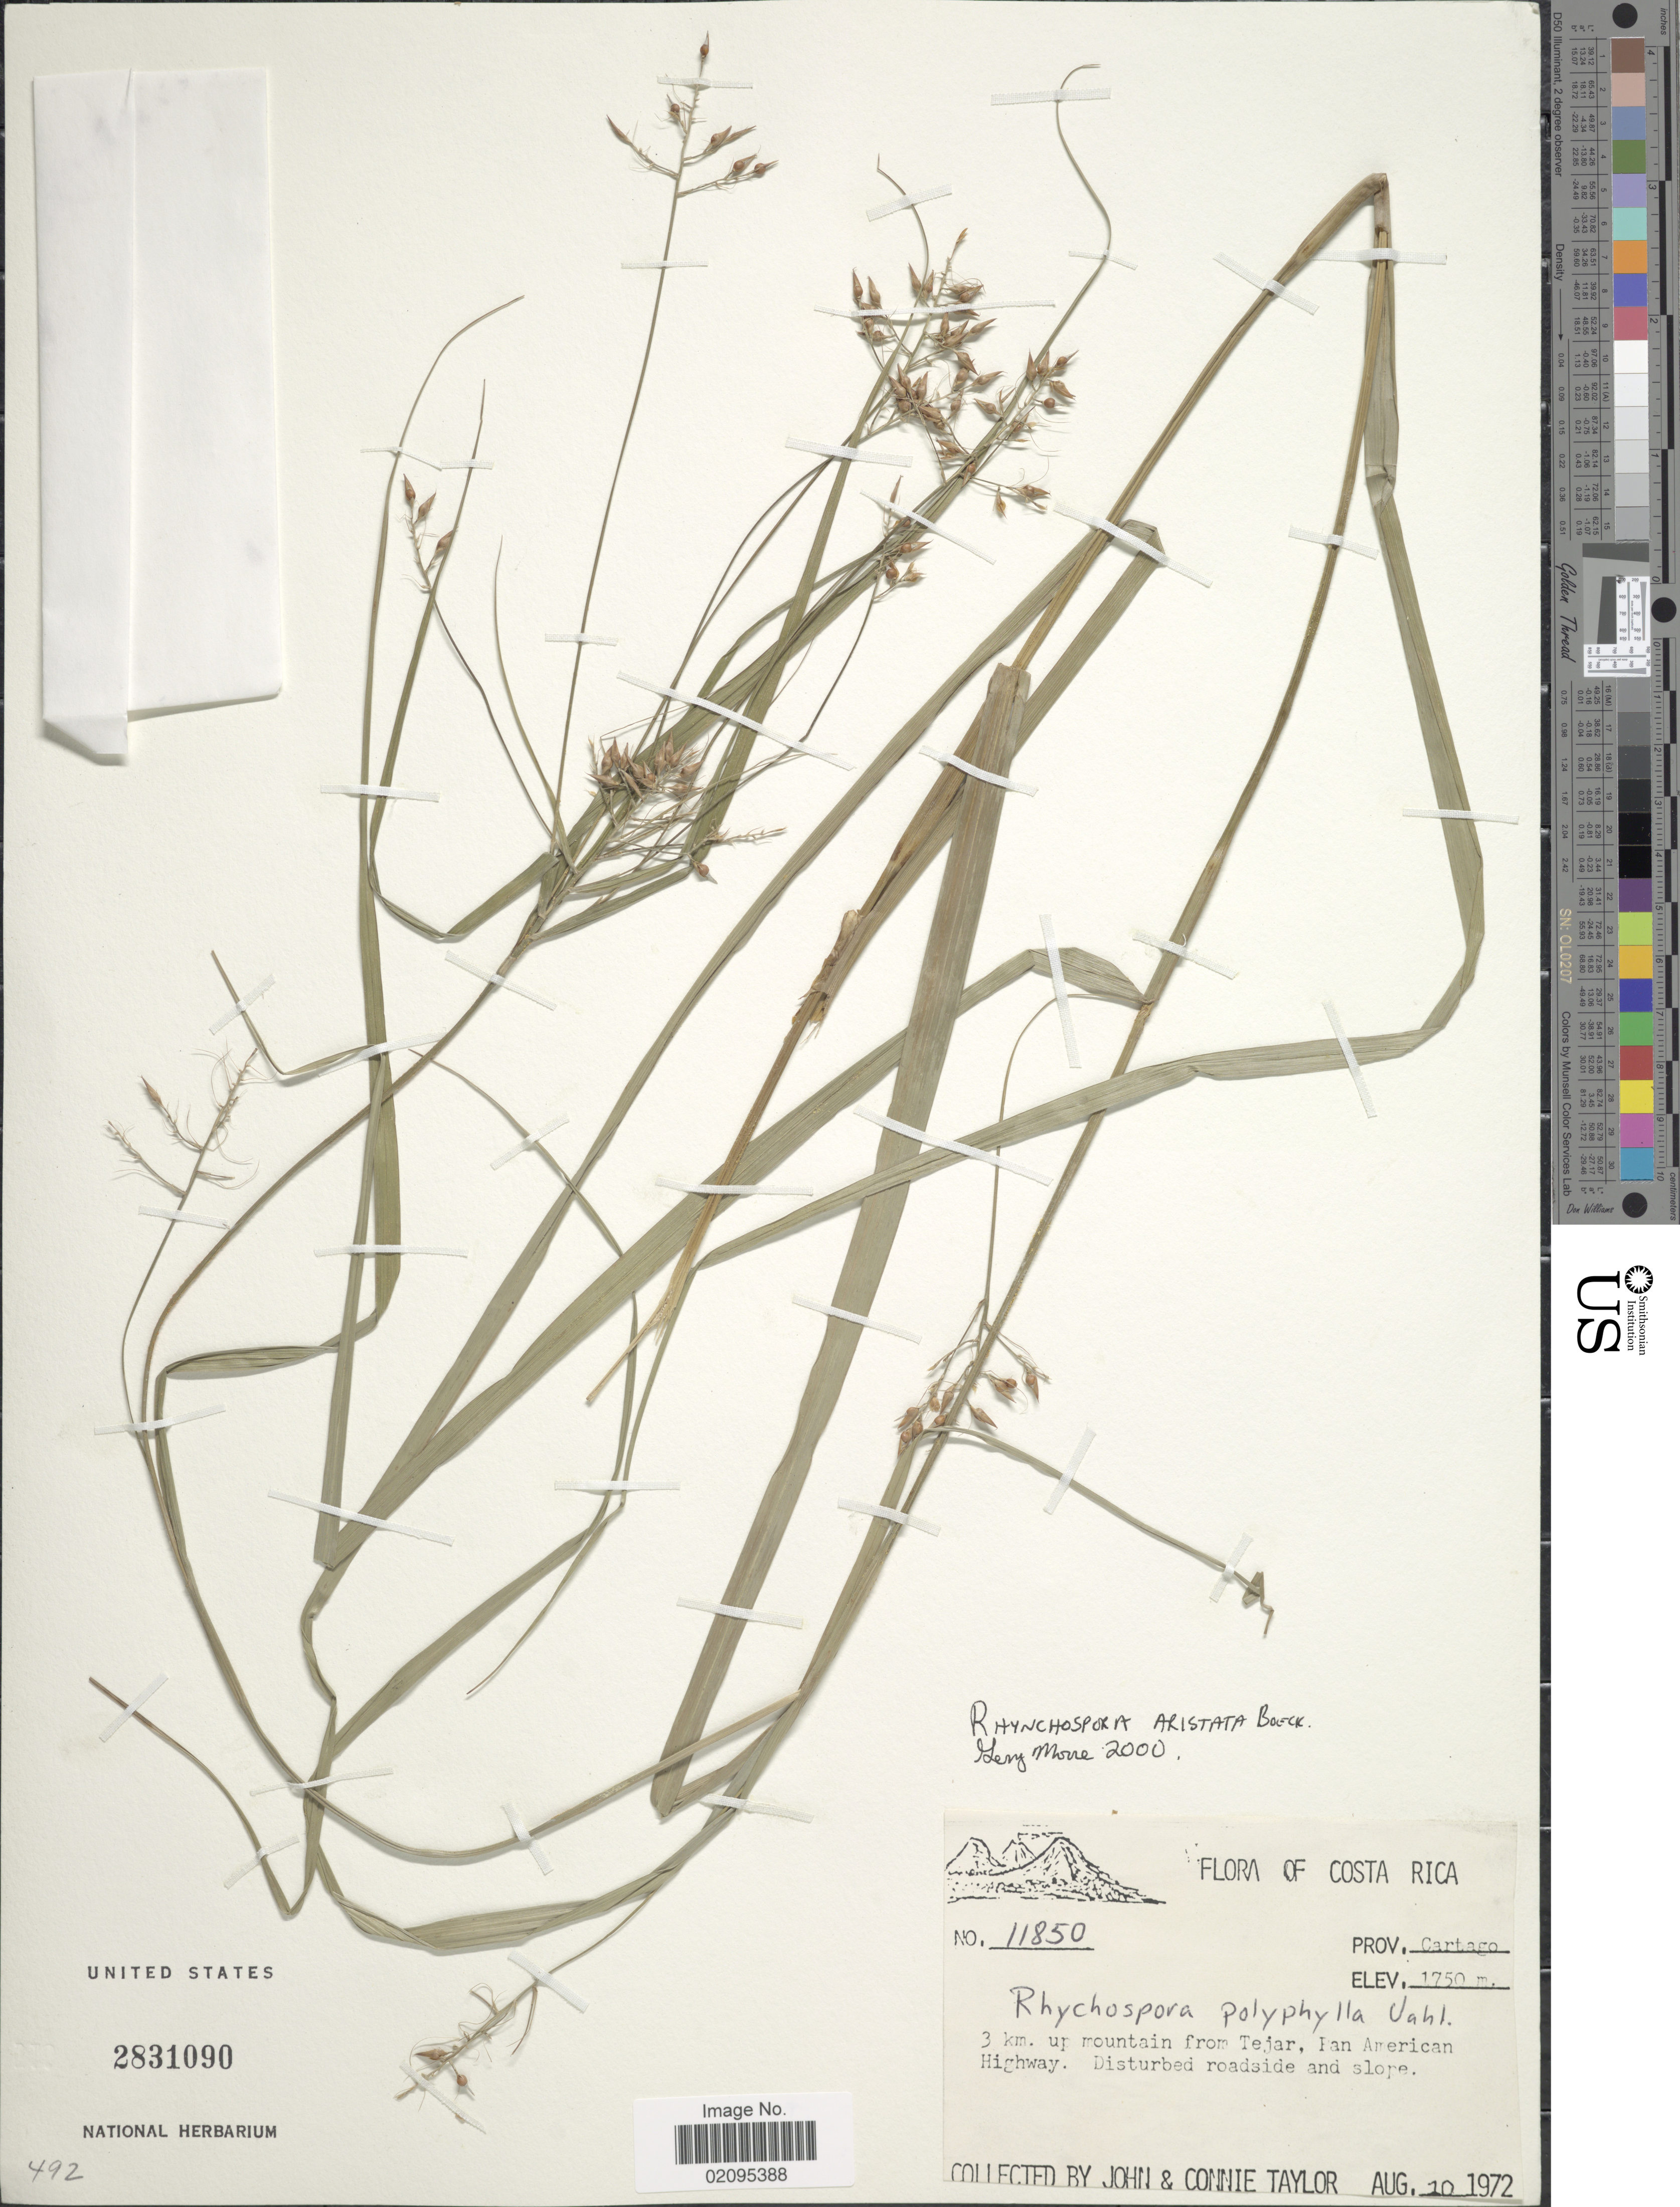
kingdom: Plantae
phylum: Tracheophyta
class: Liliopsida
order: Poales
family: Cyperaceae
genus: Rhynchospora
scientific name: Rhynchospora aristata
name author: Boeckeler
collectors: J. Taylor & C. Taylor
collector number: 11850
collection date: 1972-08-10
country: Costa Rica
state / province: Cartago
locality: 3 km. up mountain from Tejar, Pan American Highway, disturbed roadside and slope.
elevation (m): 1750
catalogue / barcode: US 2831090